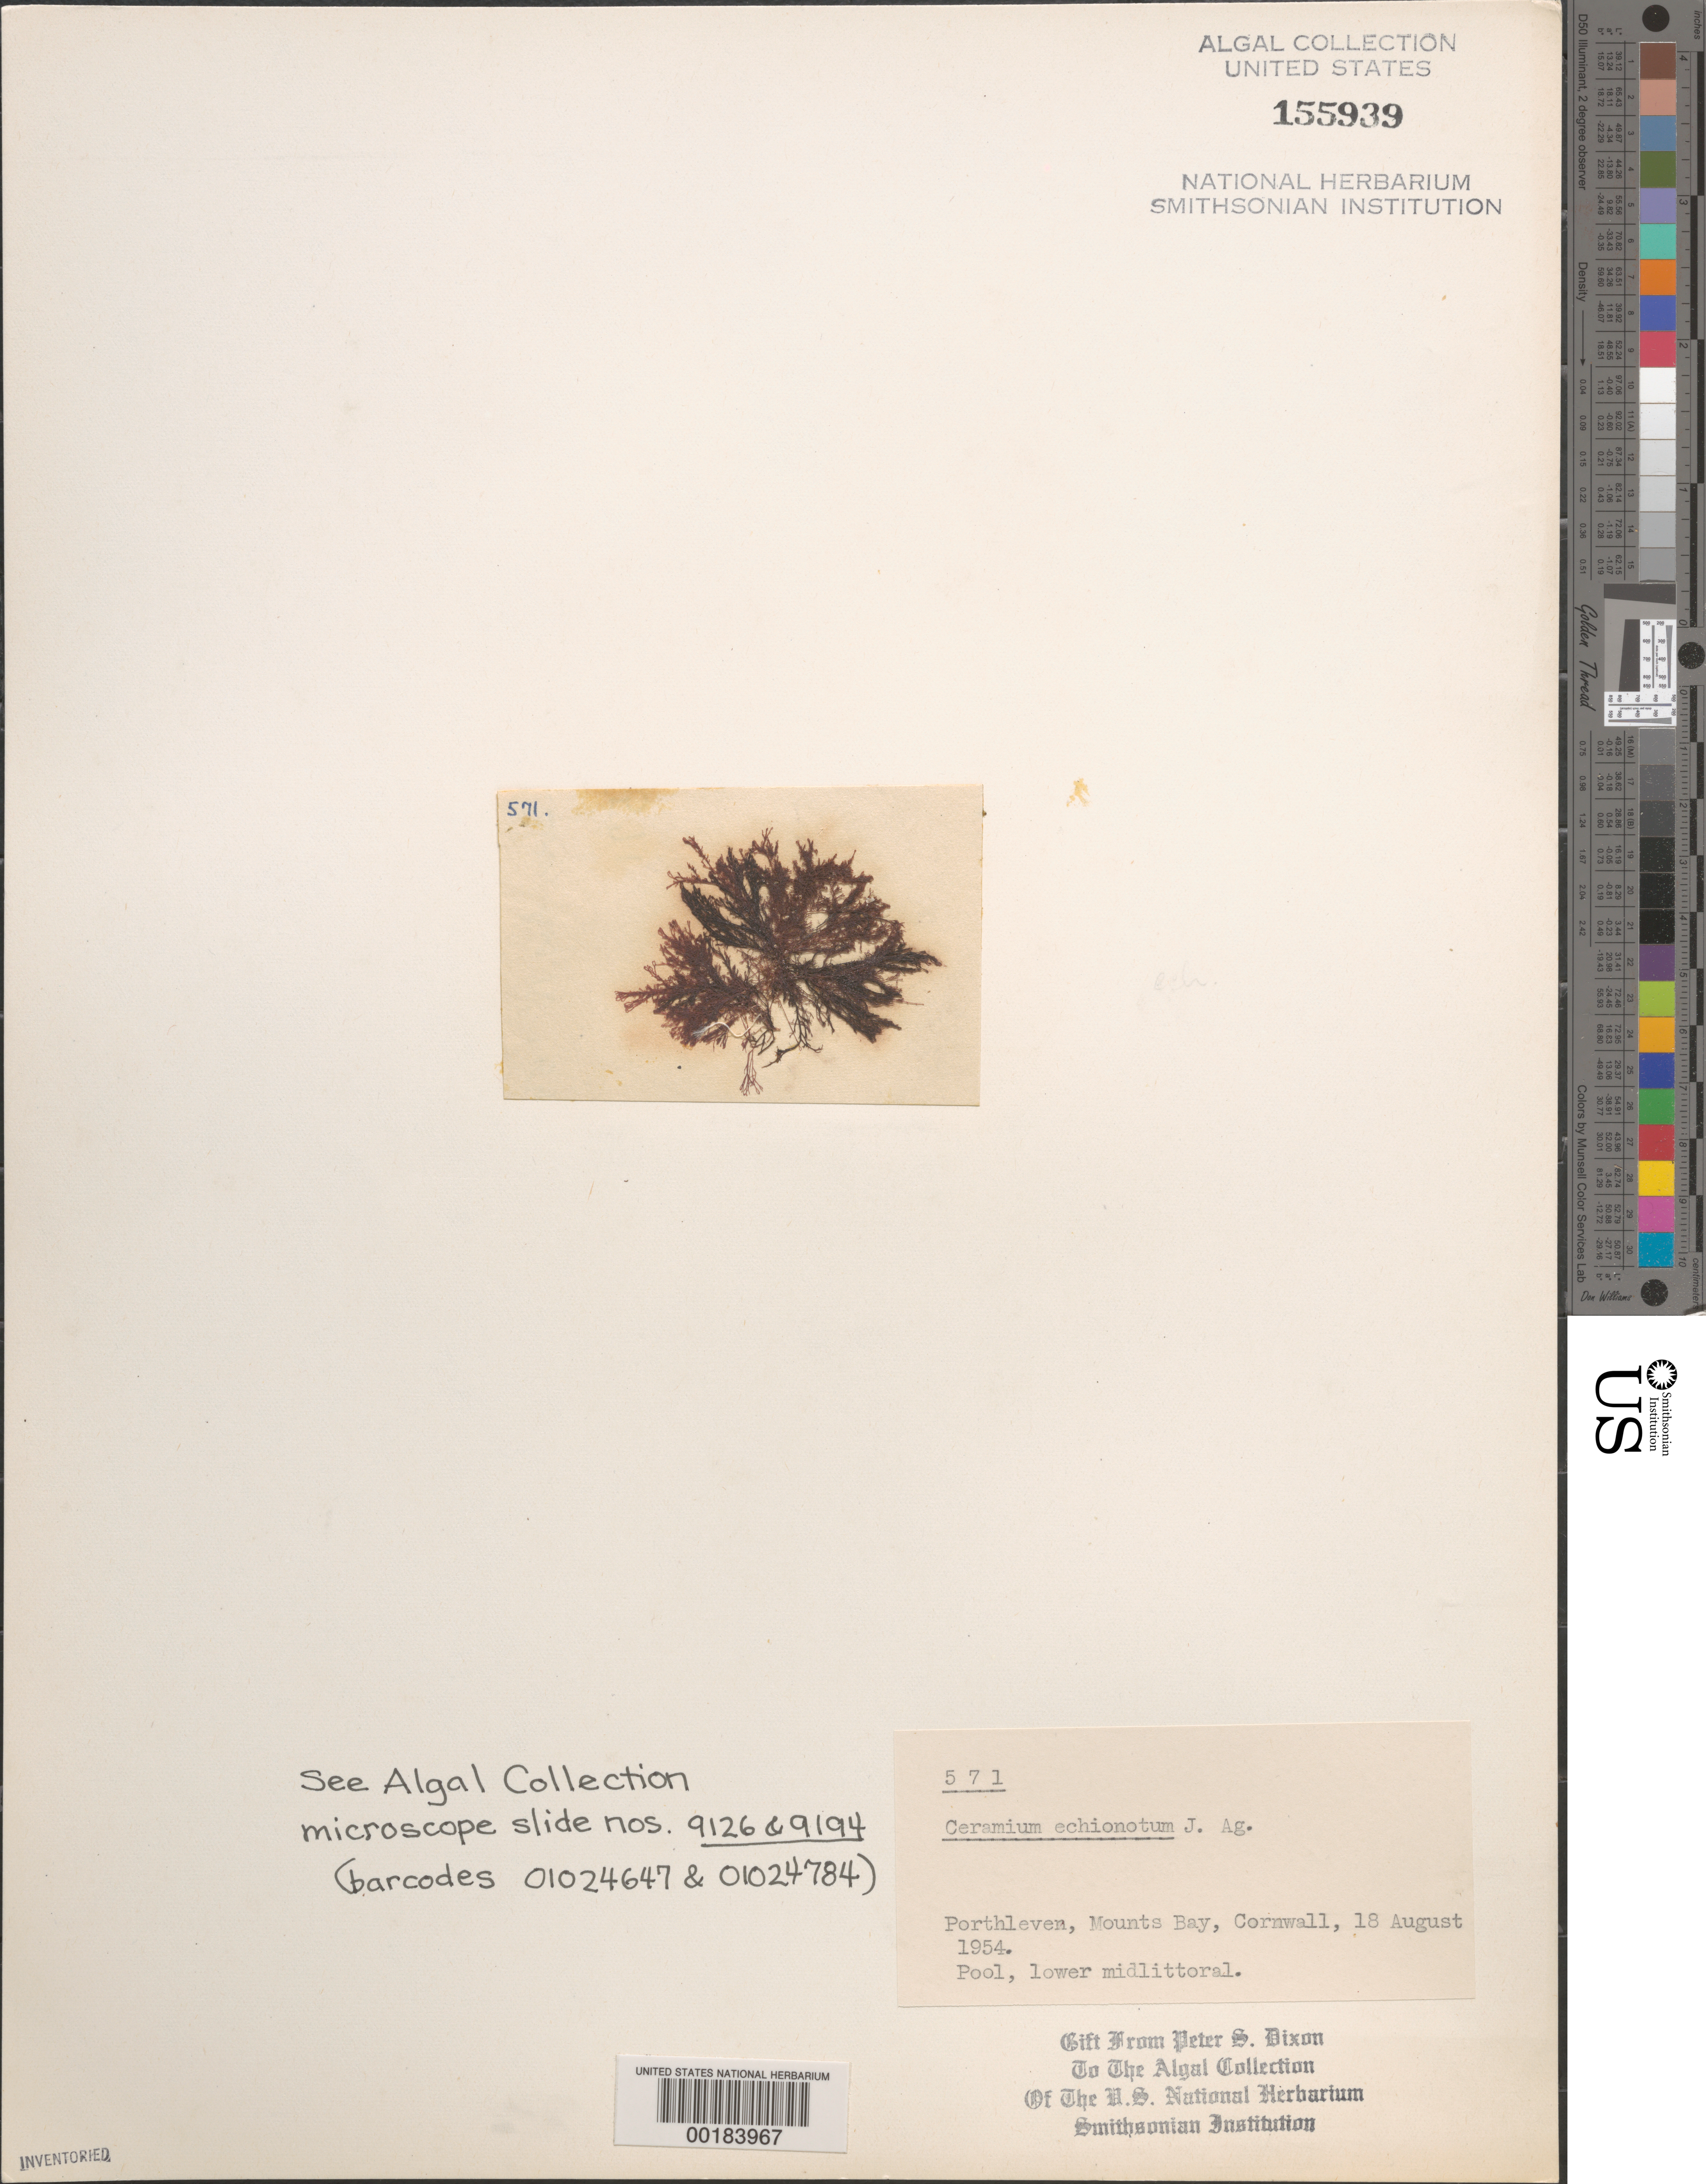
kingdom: Plantae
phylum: Rhodophyta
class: Florideophyceae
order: Ceramiales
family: Ceramiaceae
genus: Ceramium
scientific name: Ceramium echionotum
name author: J. Agardh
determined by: Dixon, P. S.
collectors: P. S. Dixon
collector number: PSD 571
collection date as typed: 18 Aug 1954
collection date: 1954-08-18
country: United Kingdom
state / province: England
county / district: Cornwall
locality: Porthleven, Mounts Bay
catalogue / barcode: US 155939